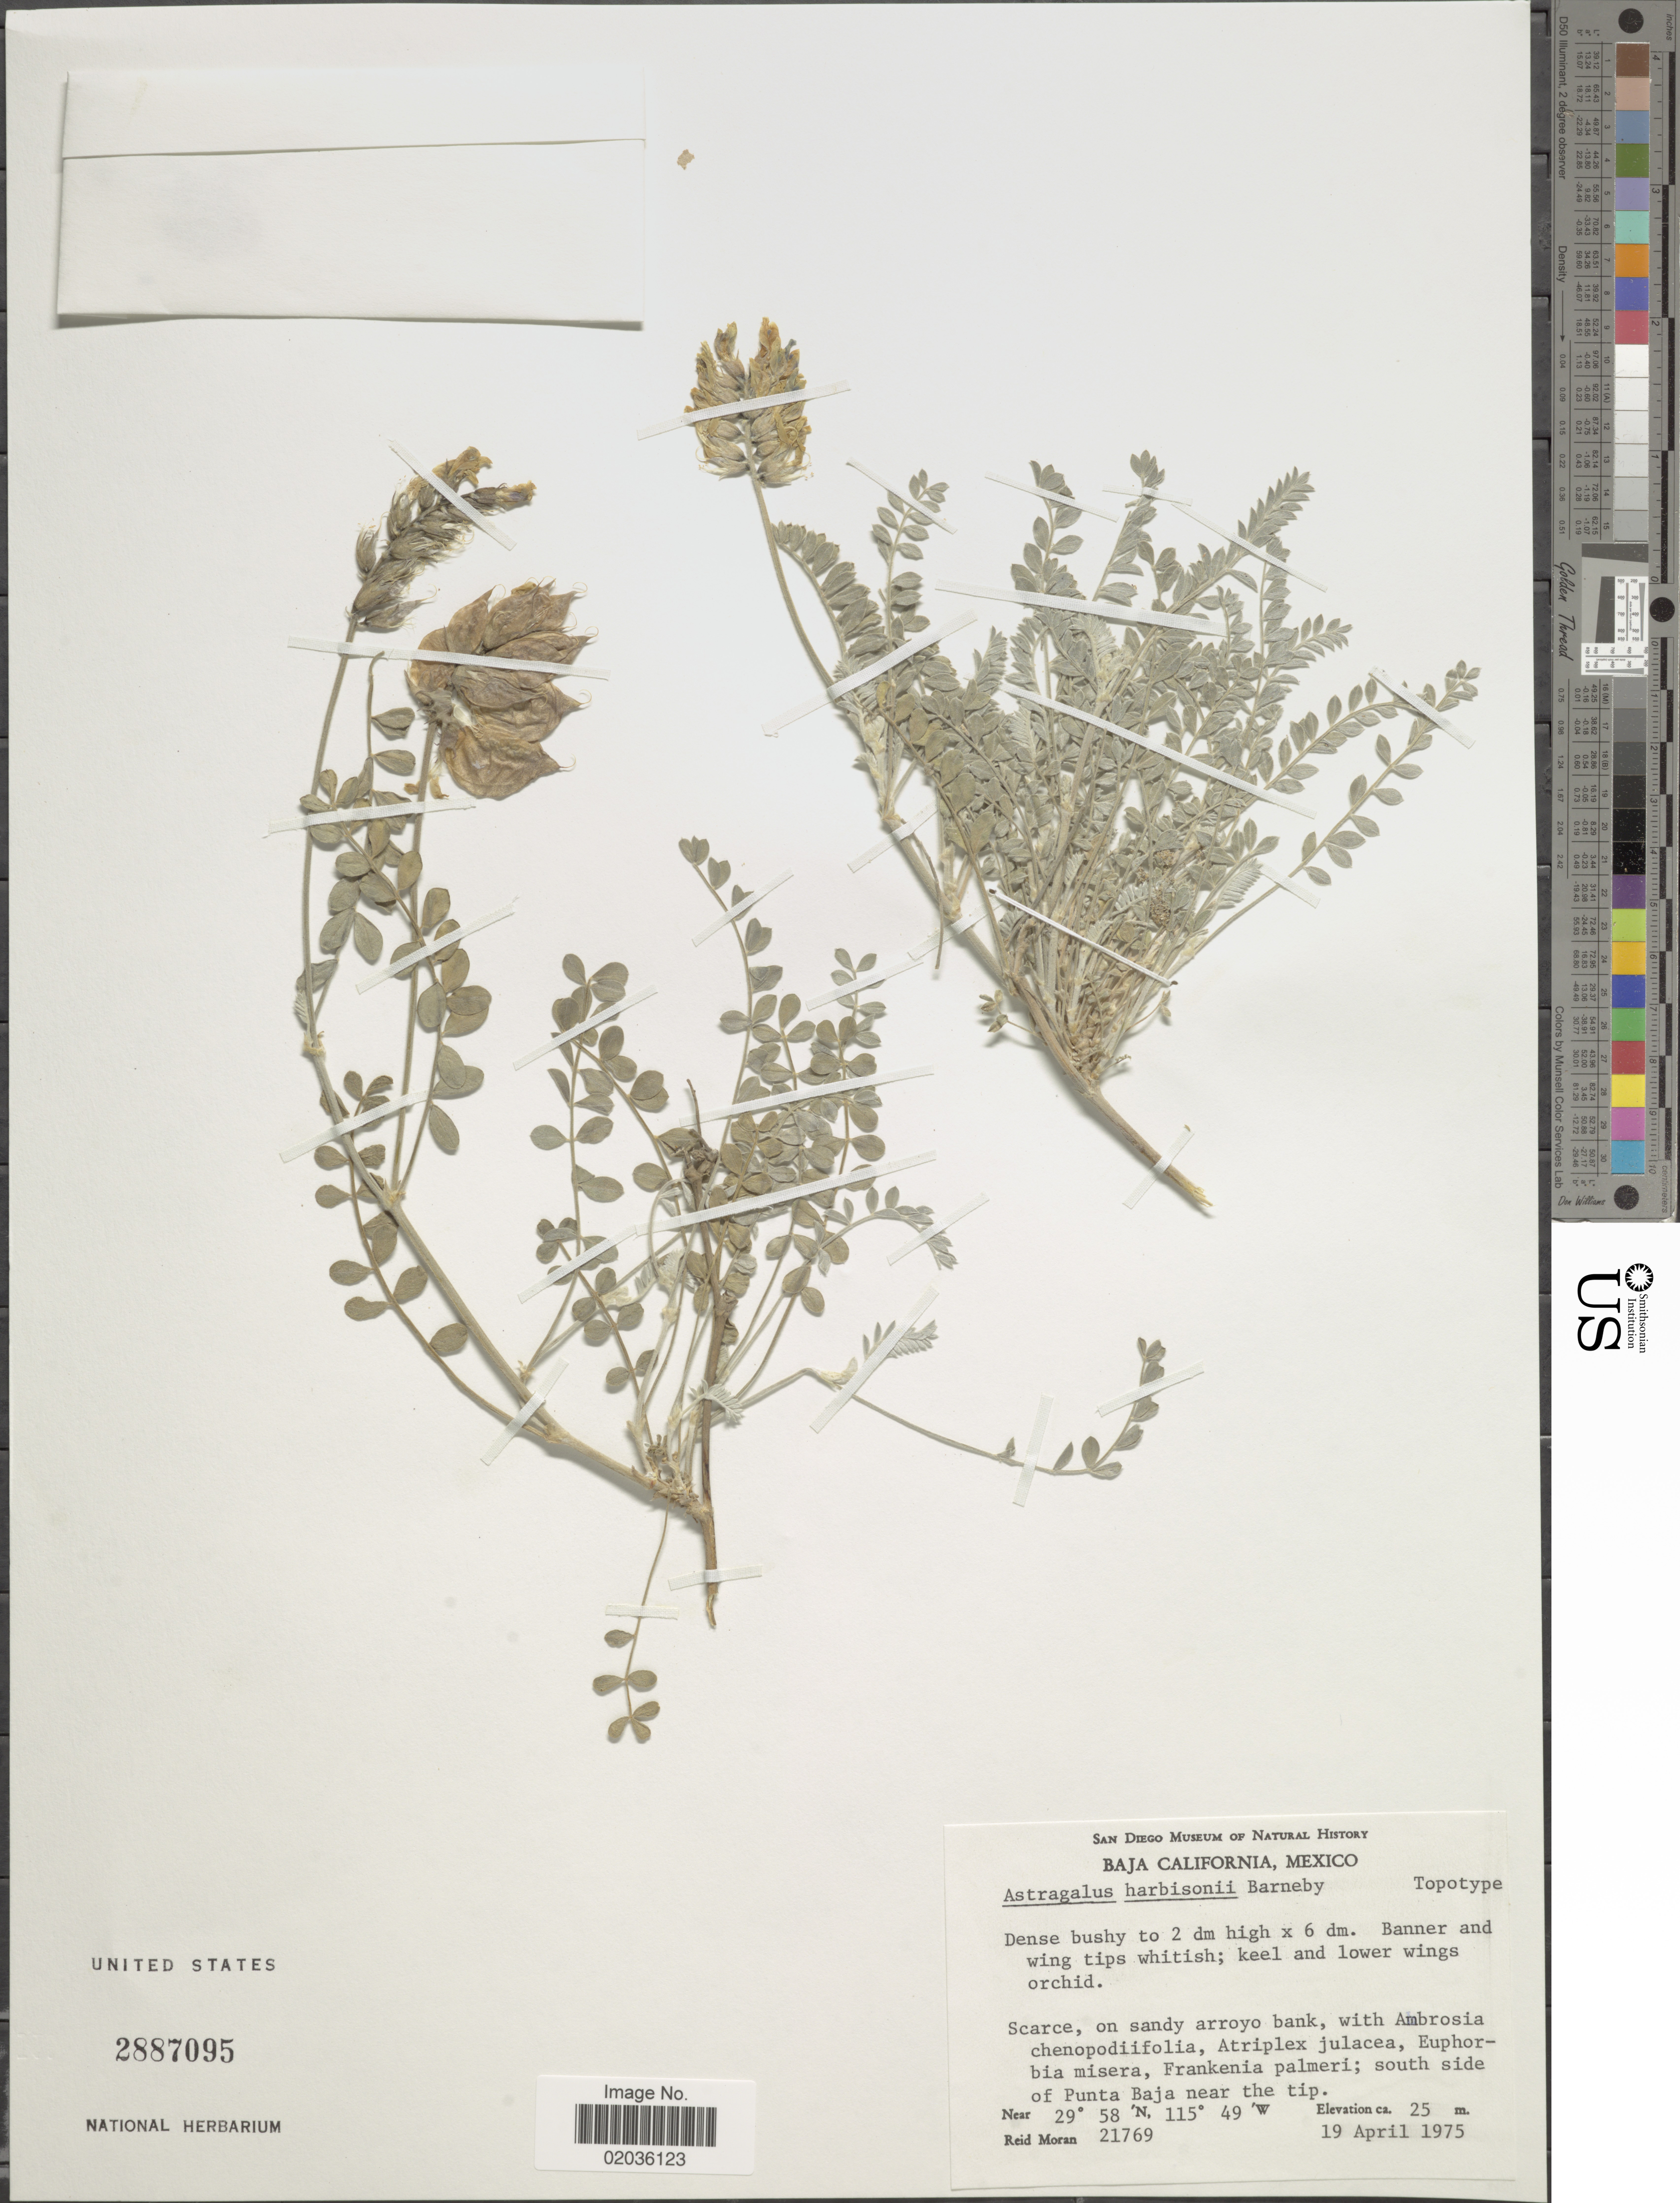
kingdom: Plantae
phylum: Tracheophyta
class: Magnoliopsida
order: Fabales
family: Fabaceae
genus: Astragalus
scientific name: Astragalus harbisonii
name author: Barneby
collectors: R. V. Moran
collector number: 21769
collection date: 1975-04-19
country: Mexico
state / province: Baja California Norte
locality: South side of Punta Baj near the tip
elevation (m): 25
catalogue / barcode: US 2887095